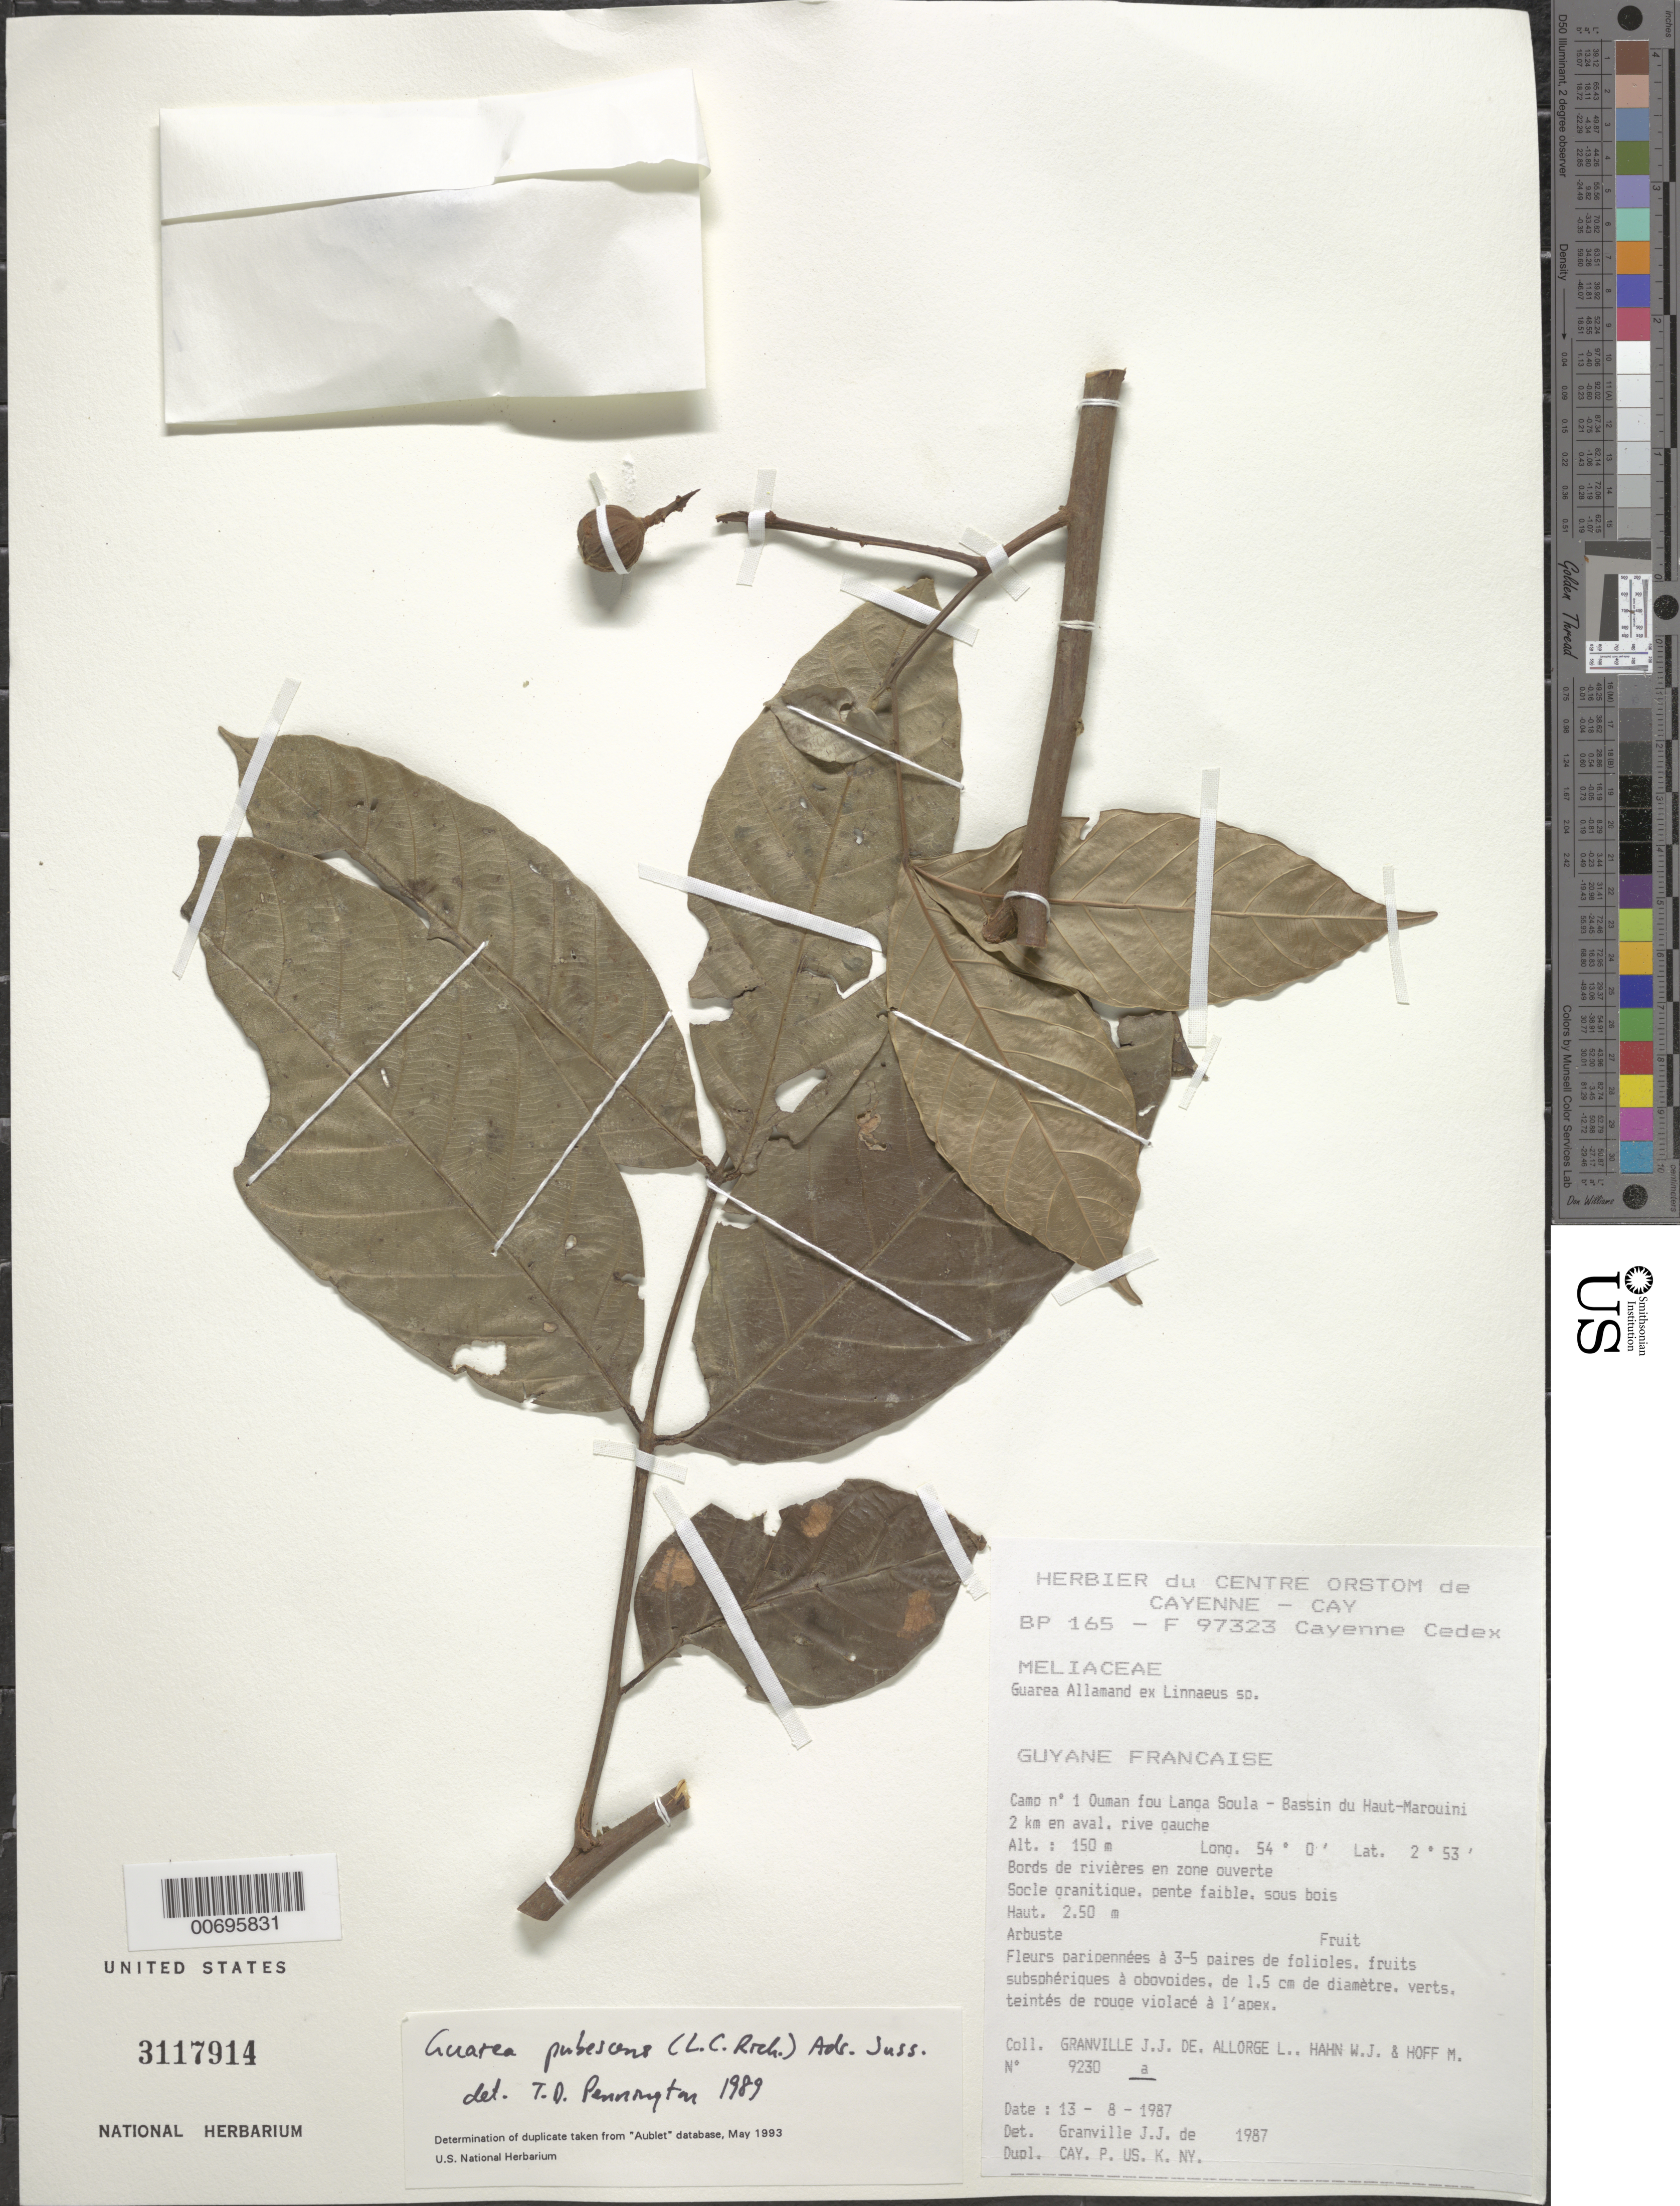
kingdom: Plantae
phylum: Tracheophyta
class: Magnoliopsida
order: Sapindales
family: Meliaceae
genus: Guarea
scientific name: Guarea pubescens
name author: (Rich.) A. Juss.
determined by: Pennington, T. D., (K)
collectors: J.-J. de Granville, L. Allorge, W. J. Hahn & M. Hoff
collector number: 9230 a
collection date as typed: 13-Aug-87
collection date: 1987-08-13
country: French Guiana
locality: Camp #1, Ouman fou Langa Soula, Bassin du Haut-Marouini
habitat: Bords de rivieres en zone ouverte. Socle grnitique, pente faible, sous bois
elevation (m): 150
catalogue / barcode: US 3117914